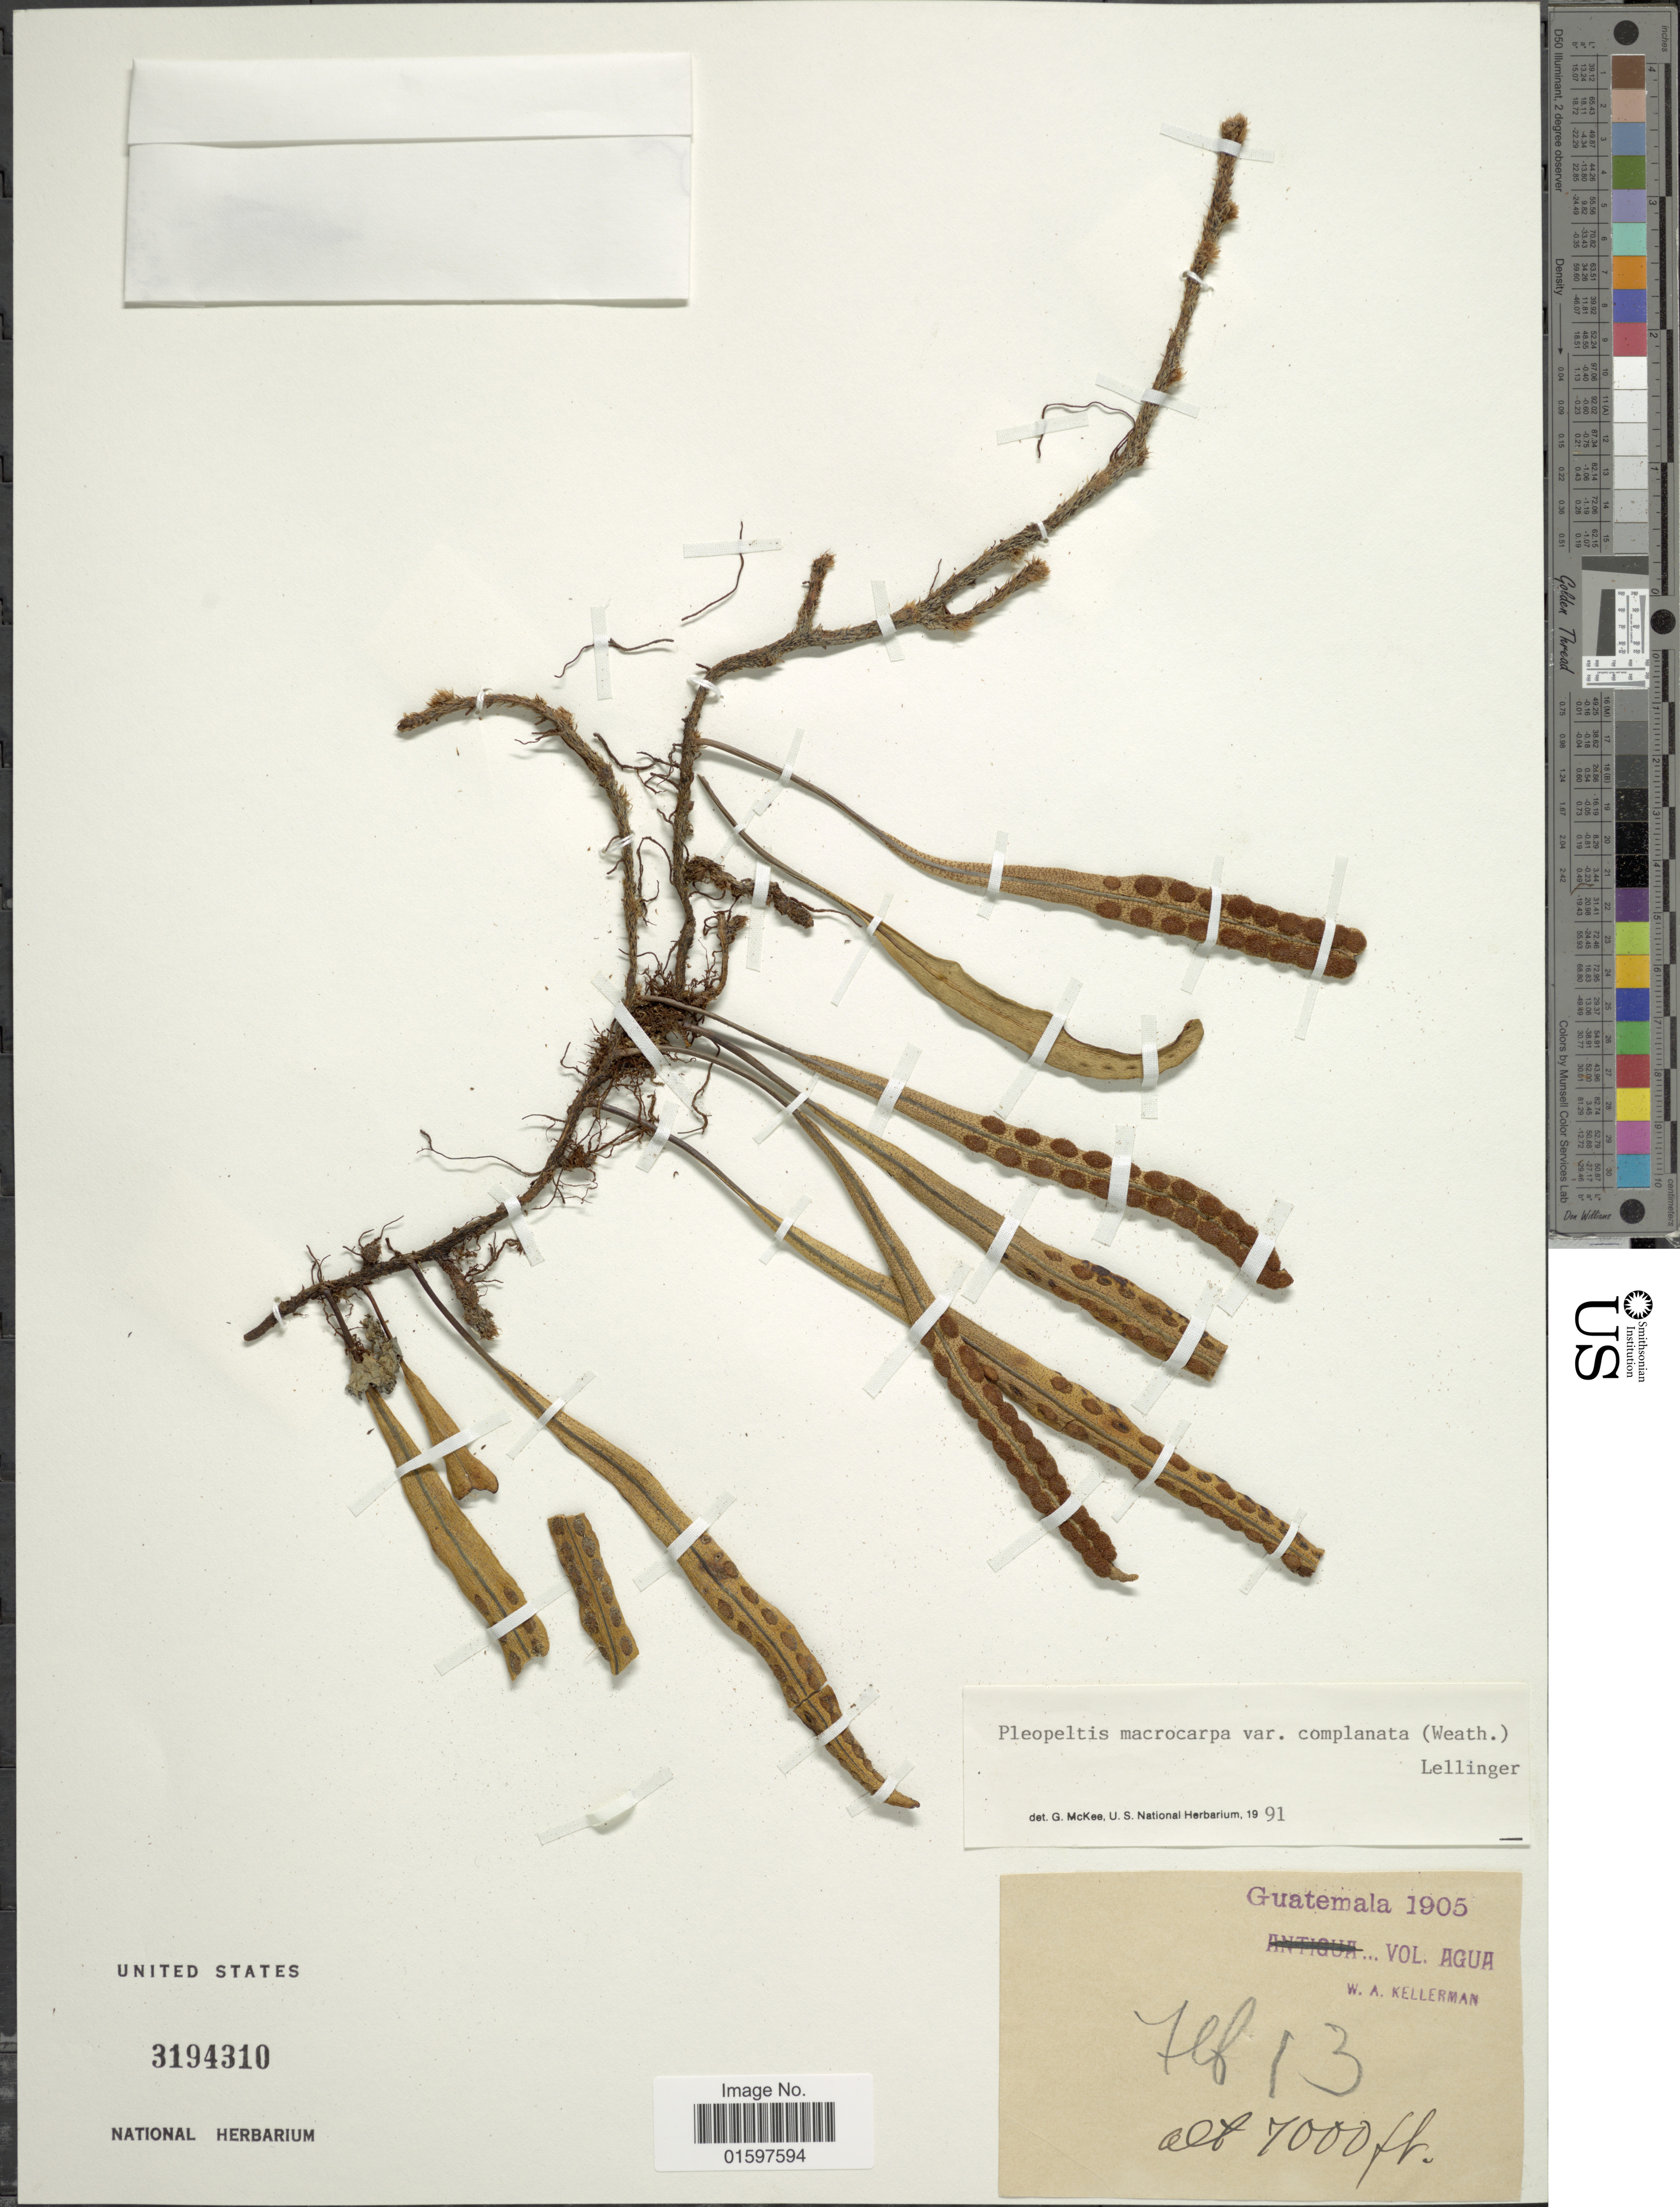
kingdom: Plantae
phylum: Tracheophyta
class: Polypodiopsida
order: Polypodiales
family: Polypodiaceae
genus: Pleopeltis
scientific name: Pleopeltis macrocarpa var. complanata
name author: (Weath.) Lellinger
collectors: W. Kellerman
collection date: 1905-02-13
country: Guatemala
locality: Vol. Agua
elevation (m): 2134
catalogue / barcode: US 3194310